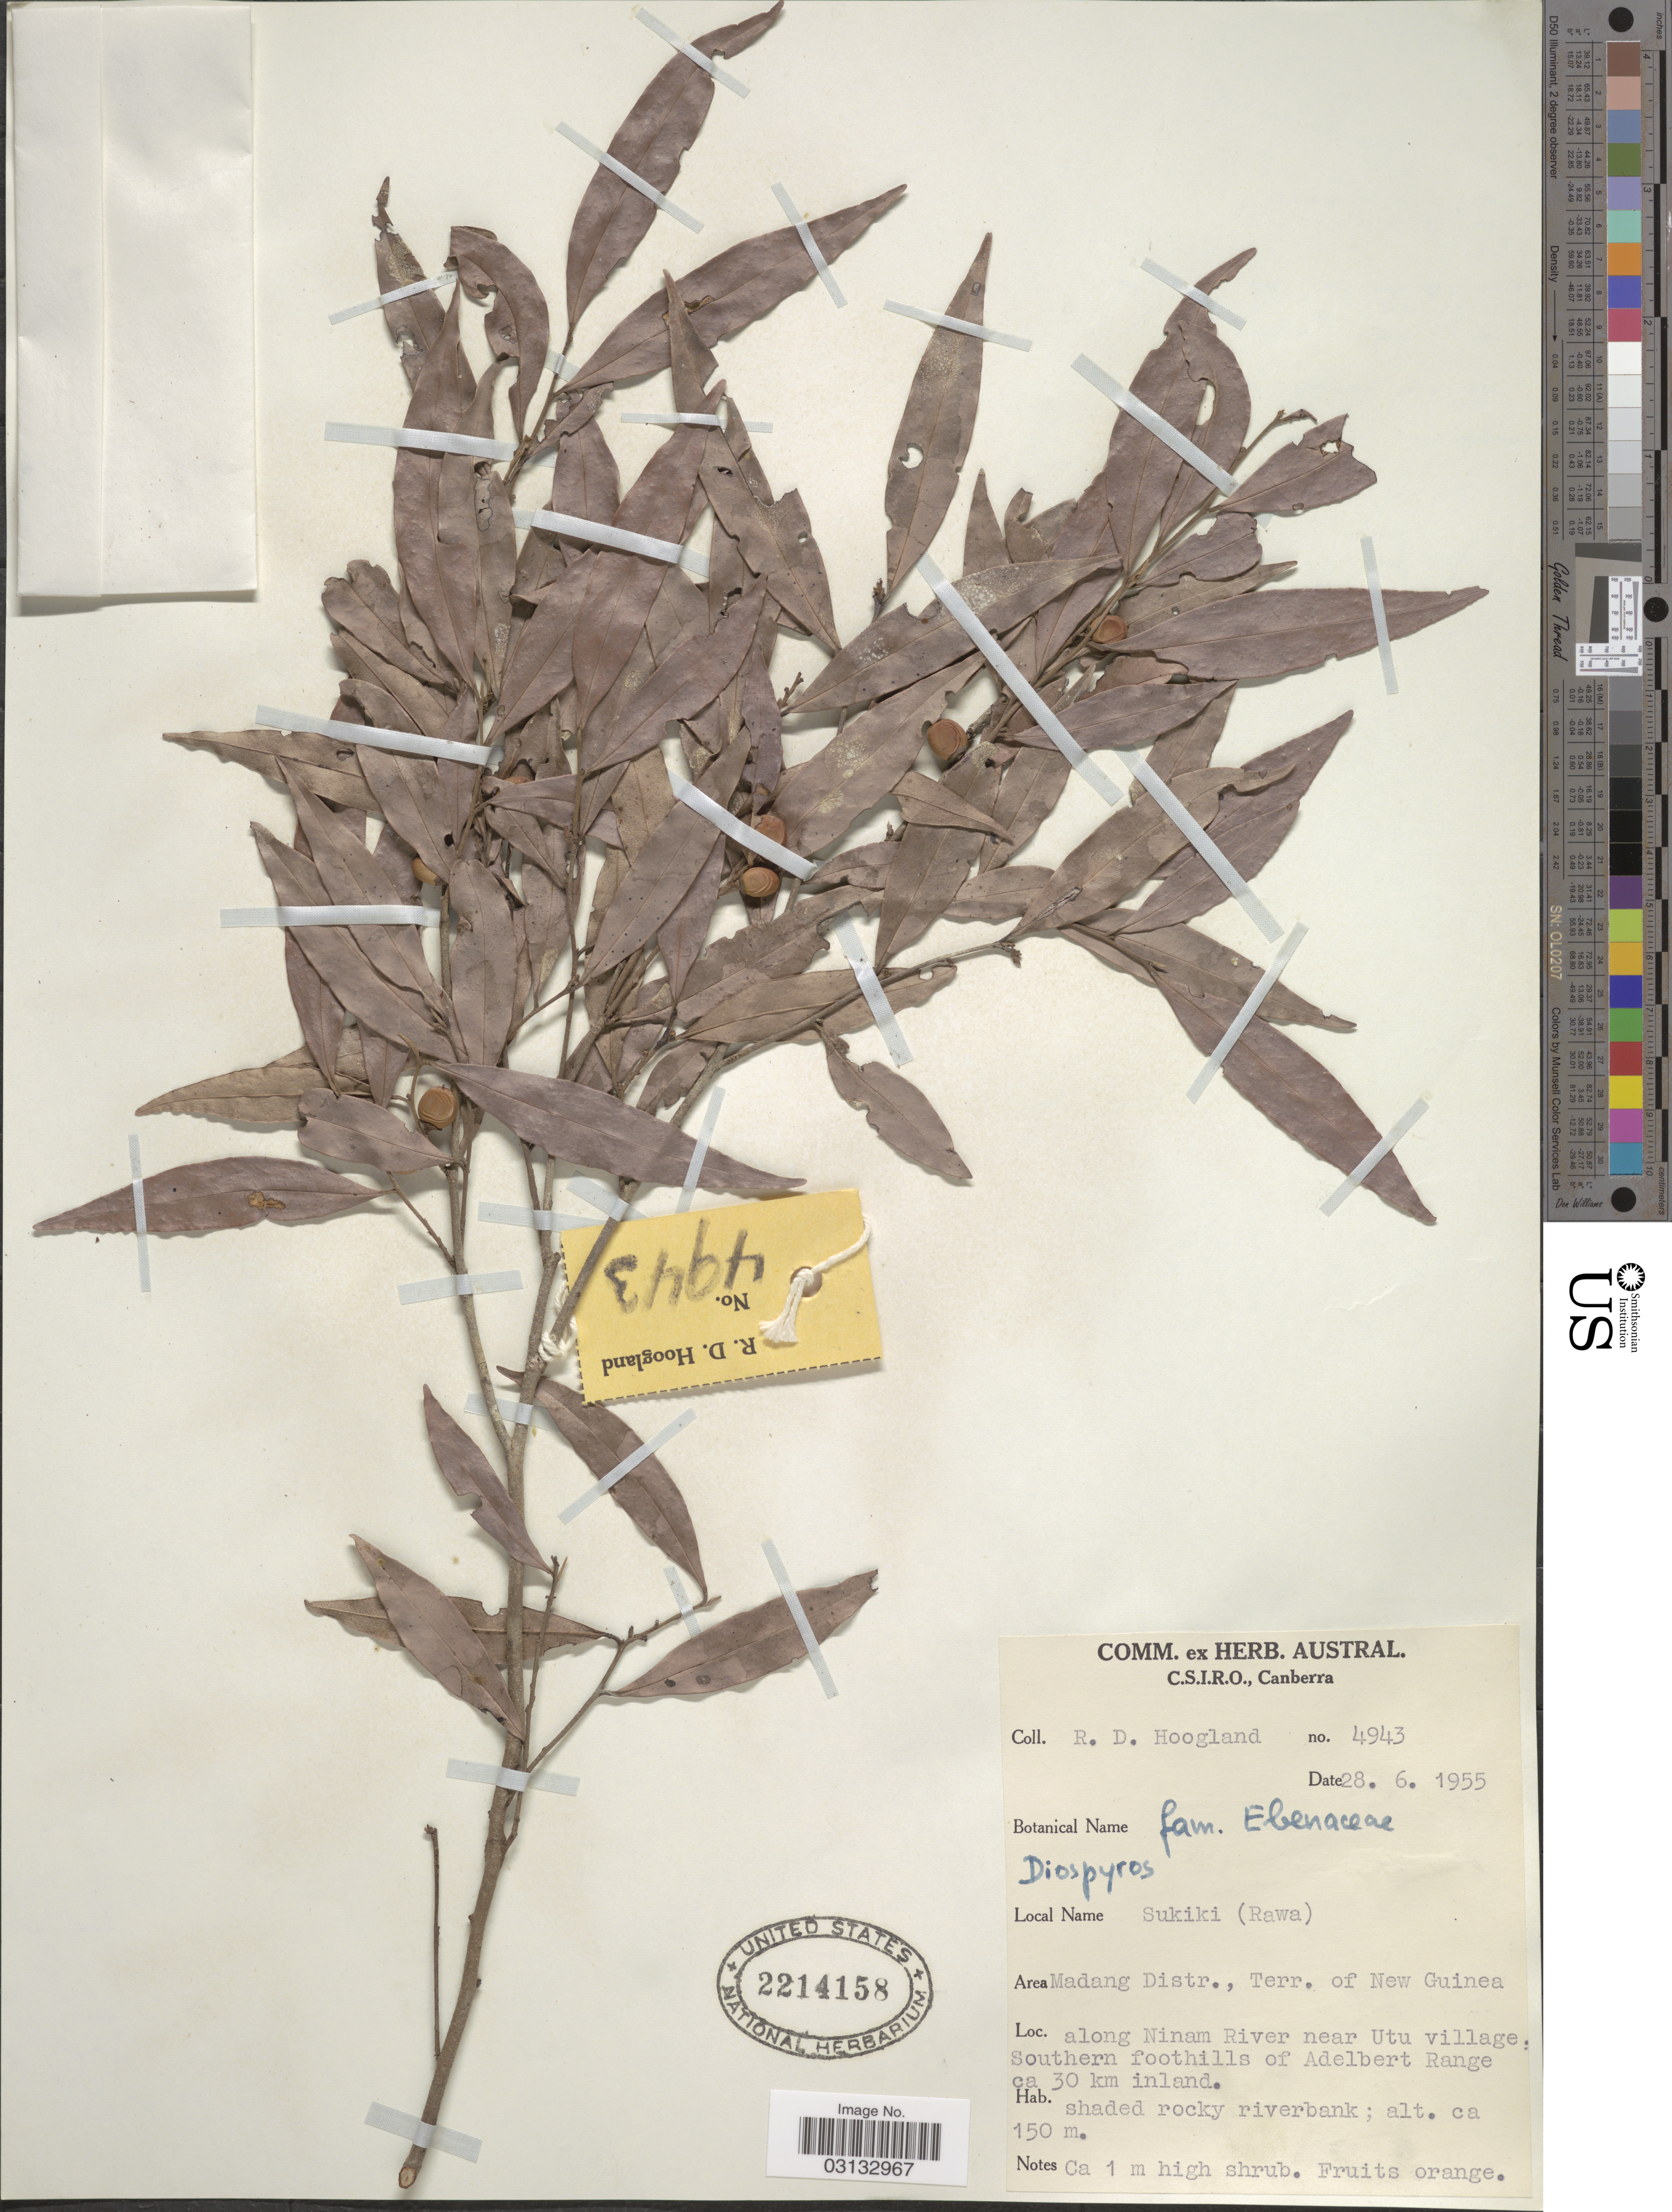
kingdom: Plantae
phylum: Tracheophyta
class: Magnoliopsida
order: Ericales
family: Ebenaceae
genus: Diospyros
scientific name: Diospyros sp.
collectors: R. D. Hoogland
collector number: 4943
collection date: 1955-06-28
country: Papua New Guinea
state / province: Madang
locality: Madang Distr., Terr. of New Guinea, along Ninam River Utu Village; Southern foothills of Adelbert Range ca 30 km inland.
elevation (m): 150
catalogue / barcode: US 2214158